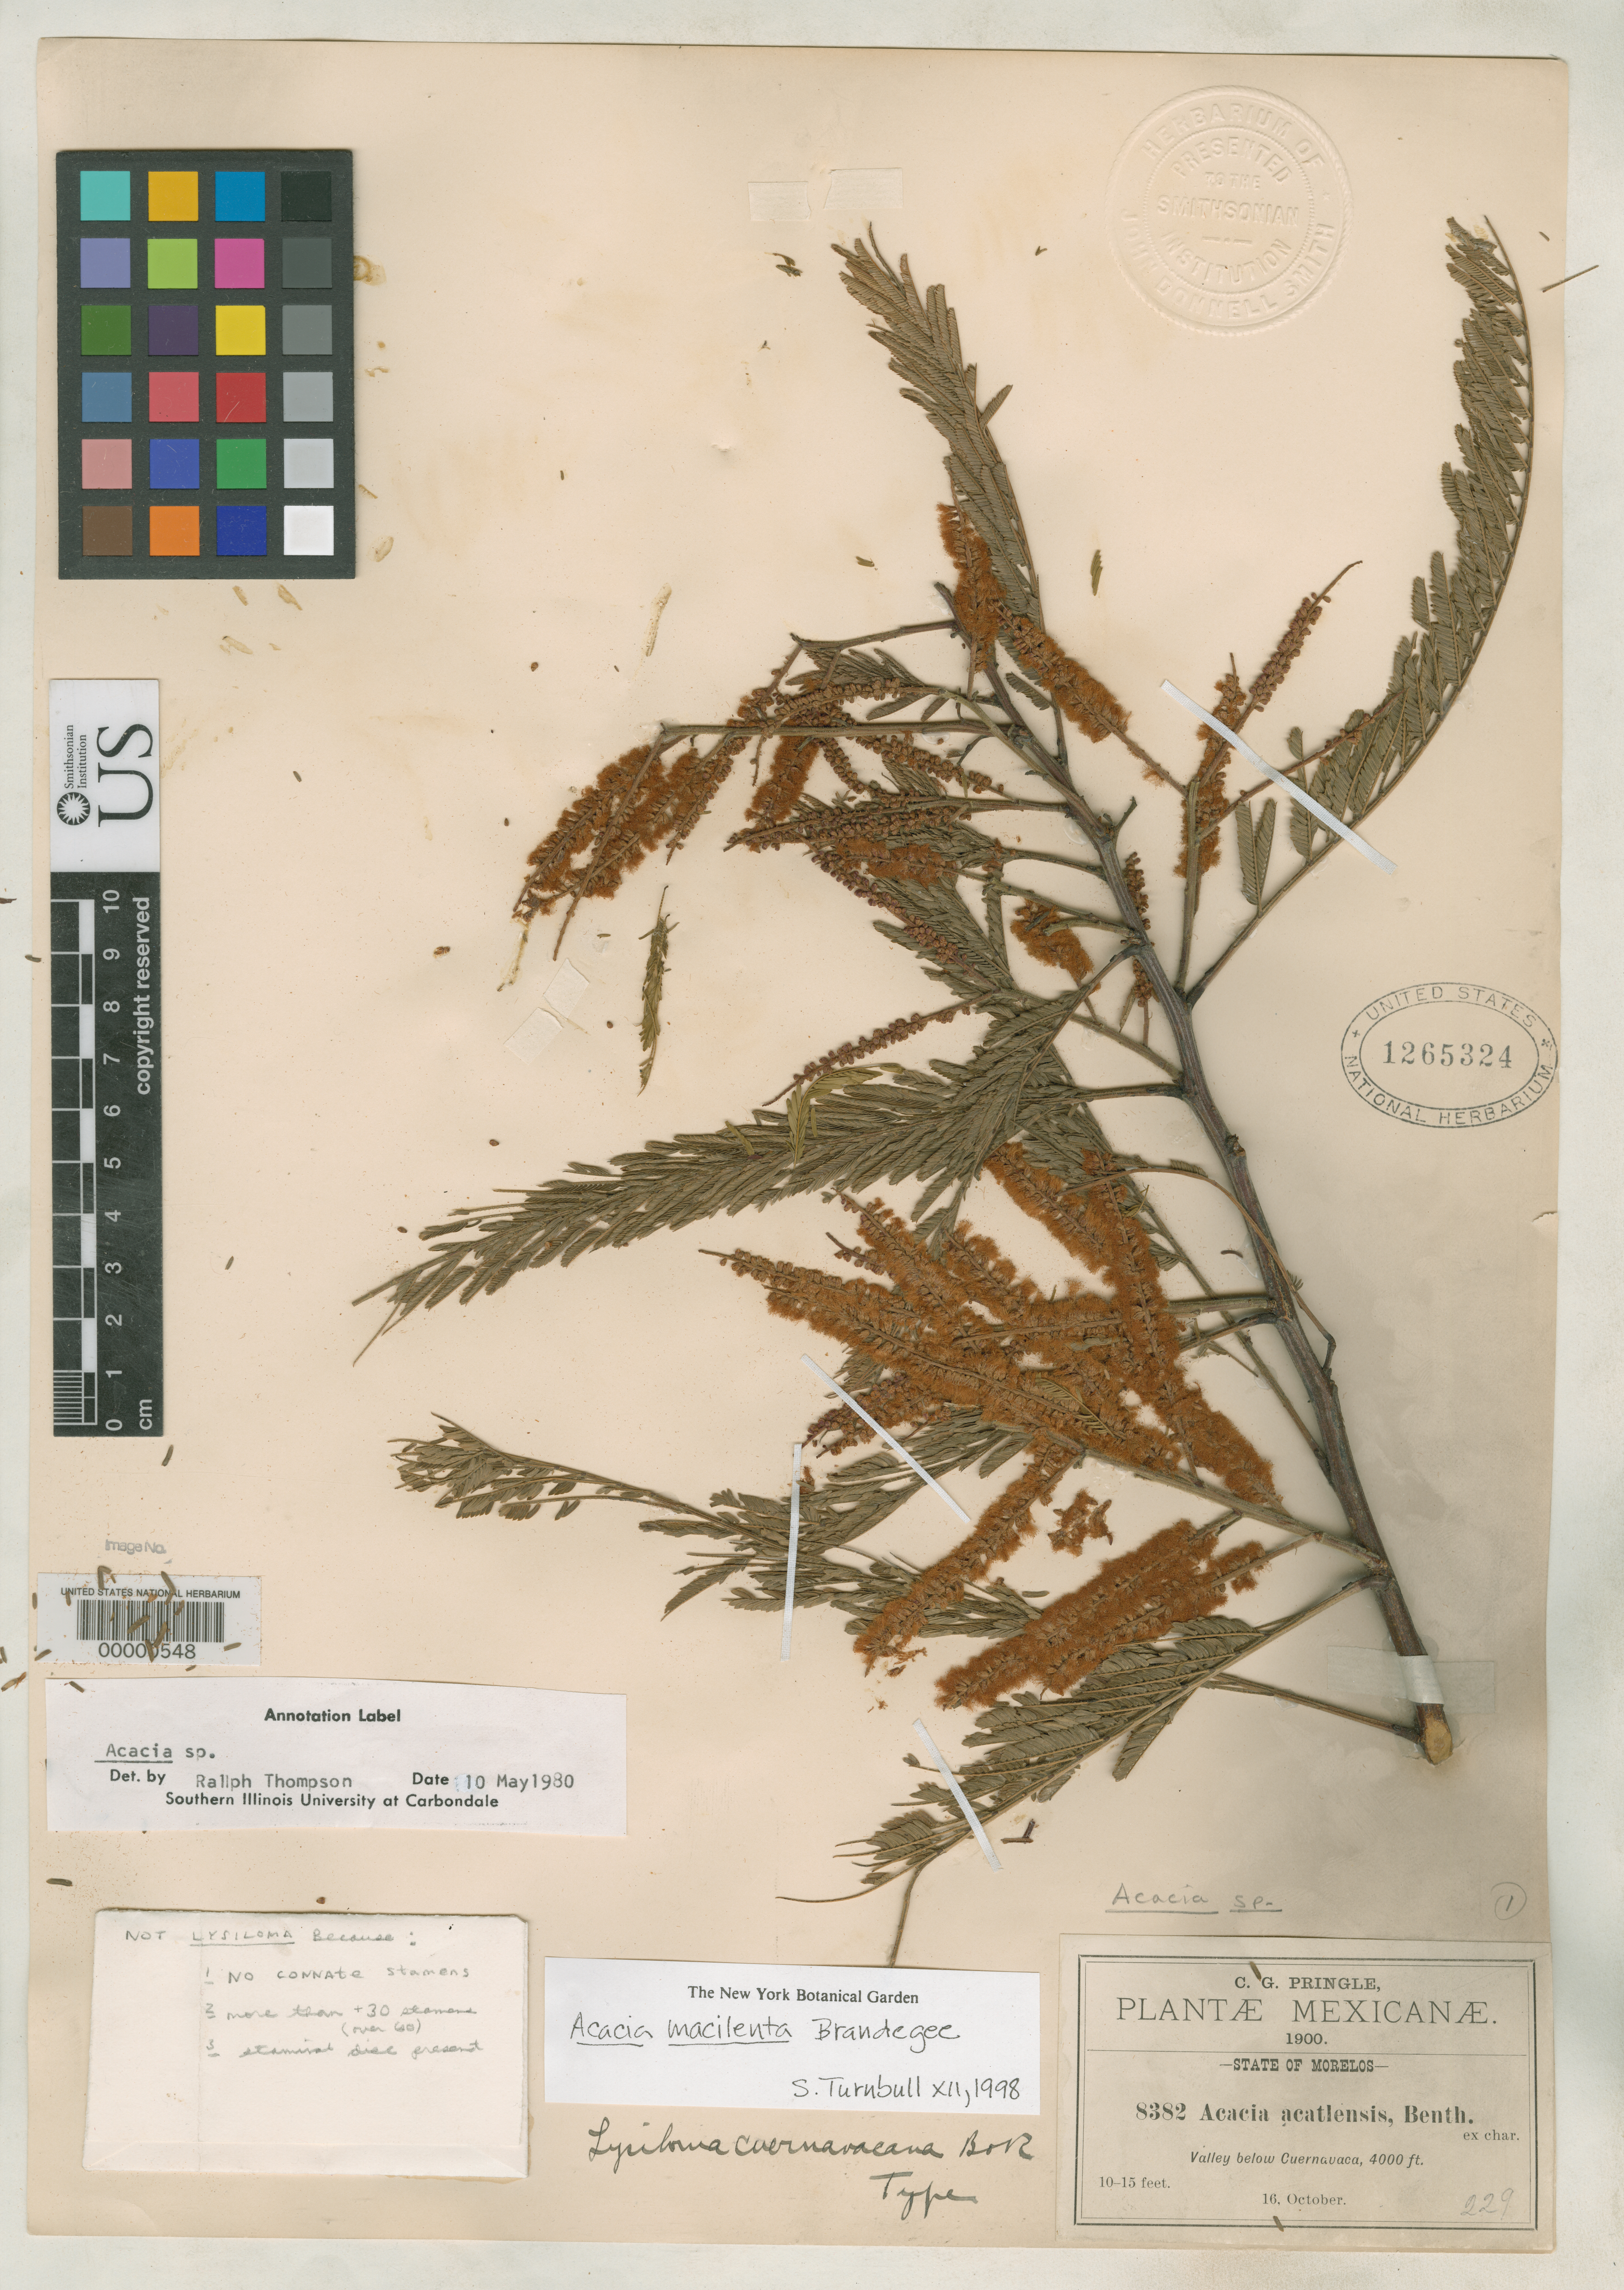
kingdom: Plantae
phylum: Tracheophyta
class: Magnoliopsida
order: Fabales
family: Fabaceae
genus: Lysiloma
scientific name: Lysiloma cuernavacanum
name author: Britton & Rose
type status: Type Collection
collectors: C. G. Pringle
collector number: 8382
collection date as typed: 16 Oct 1900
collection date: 1900-10-16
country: Mexico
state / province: Morelos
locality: Valley below Cuernavaca.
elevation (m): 1219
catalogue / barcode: US 1265324